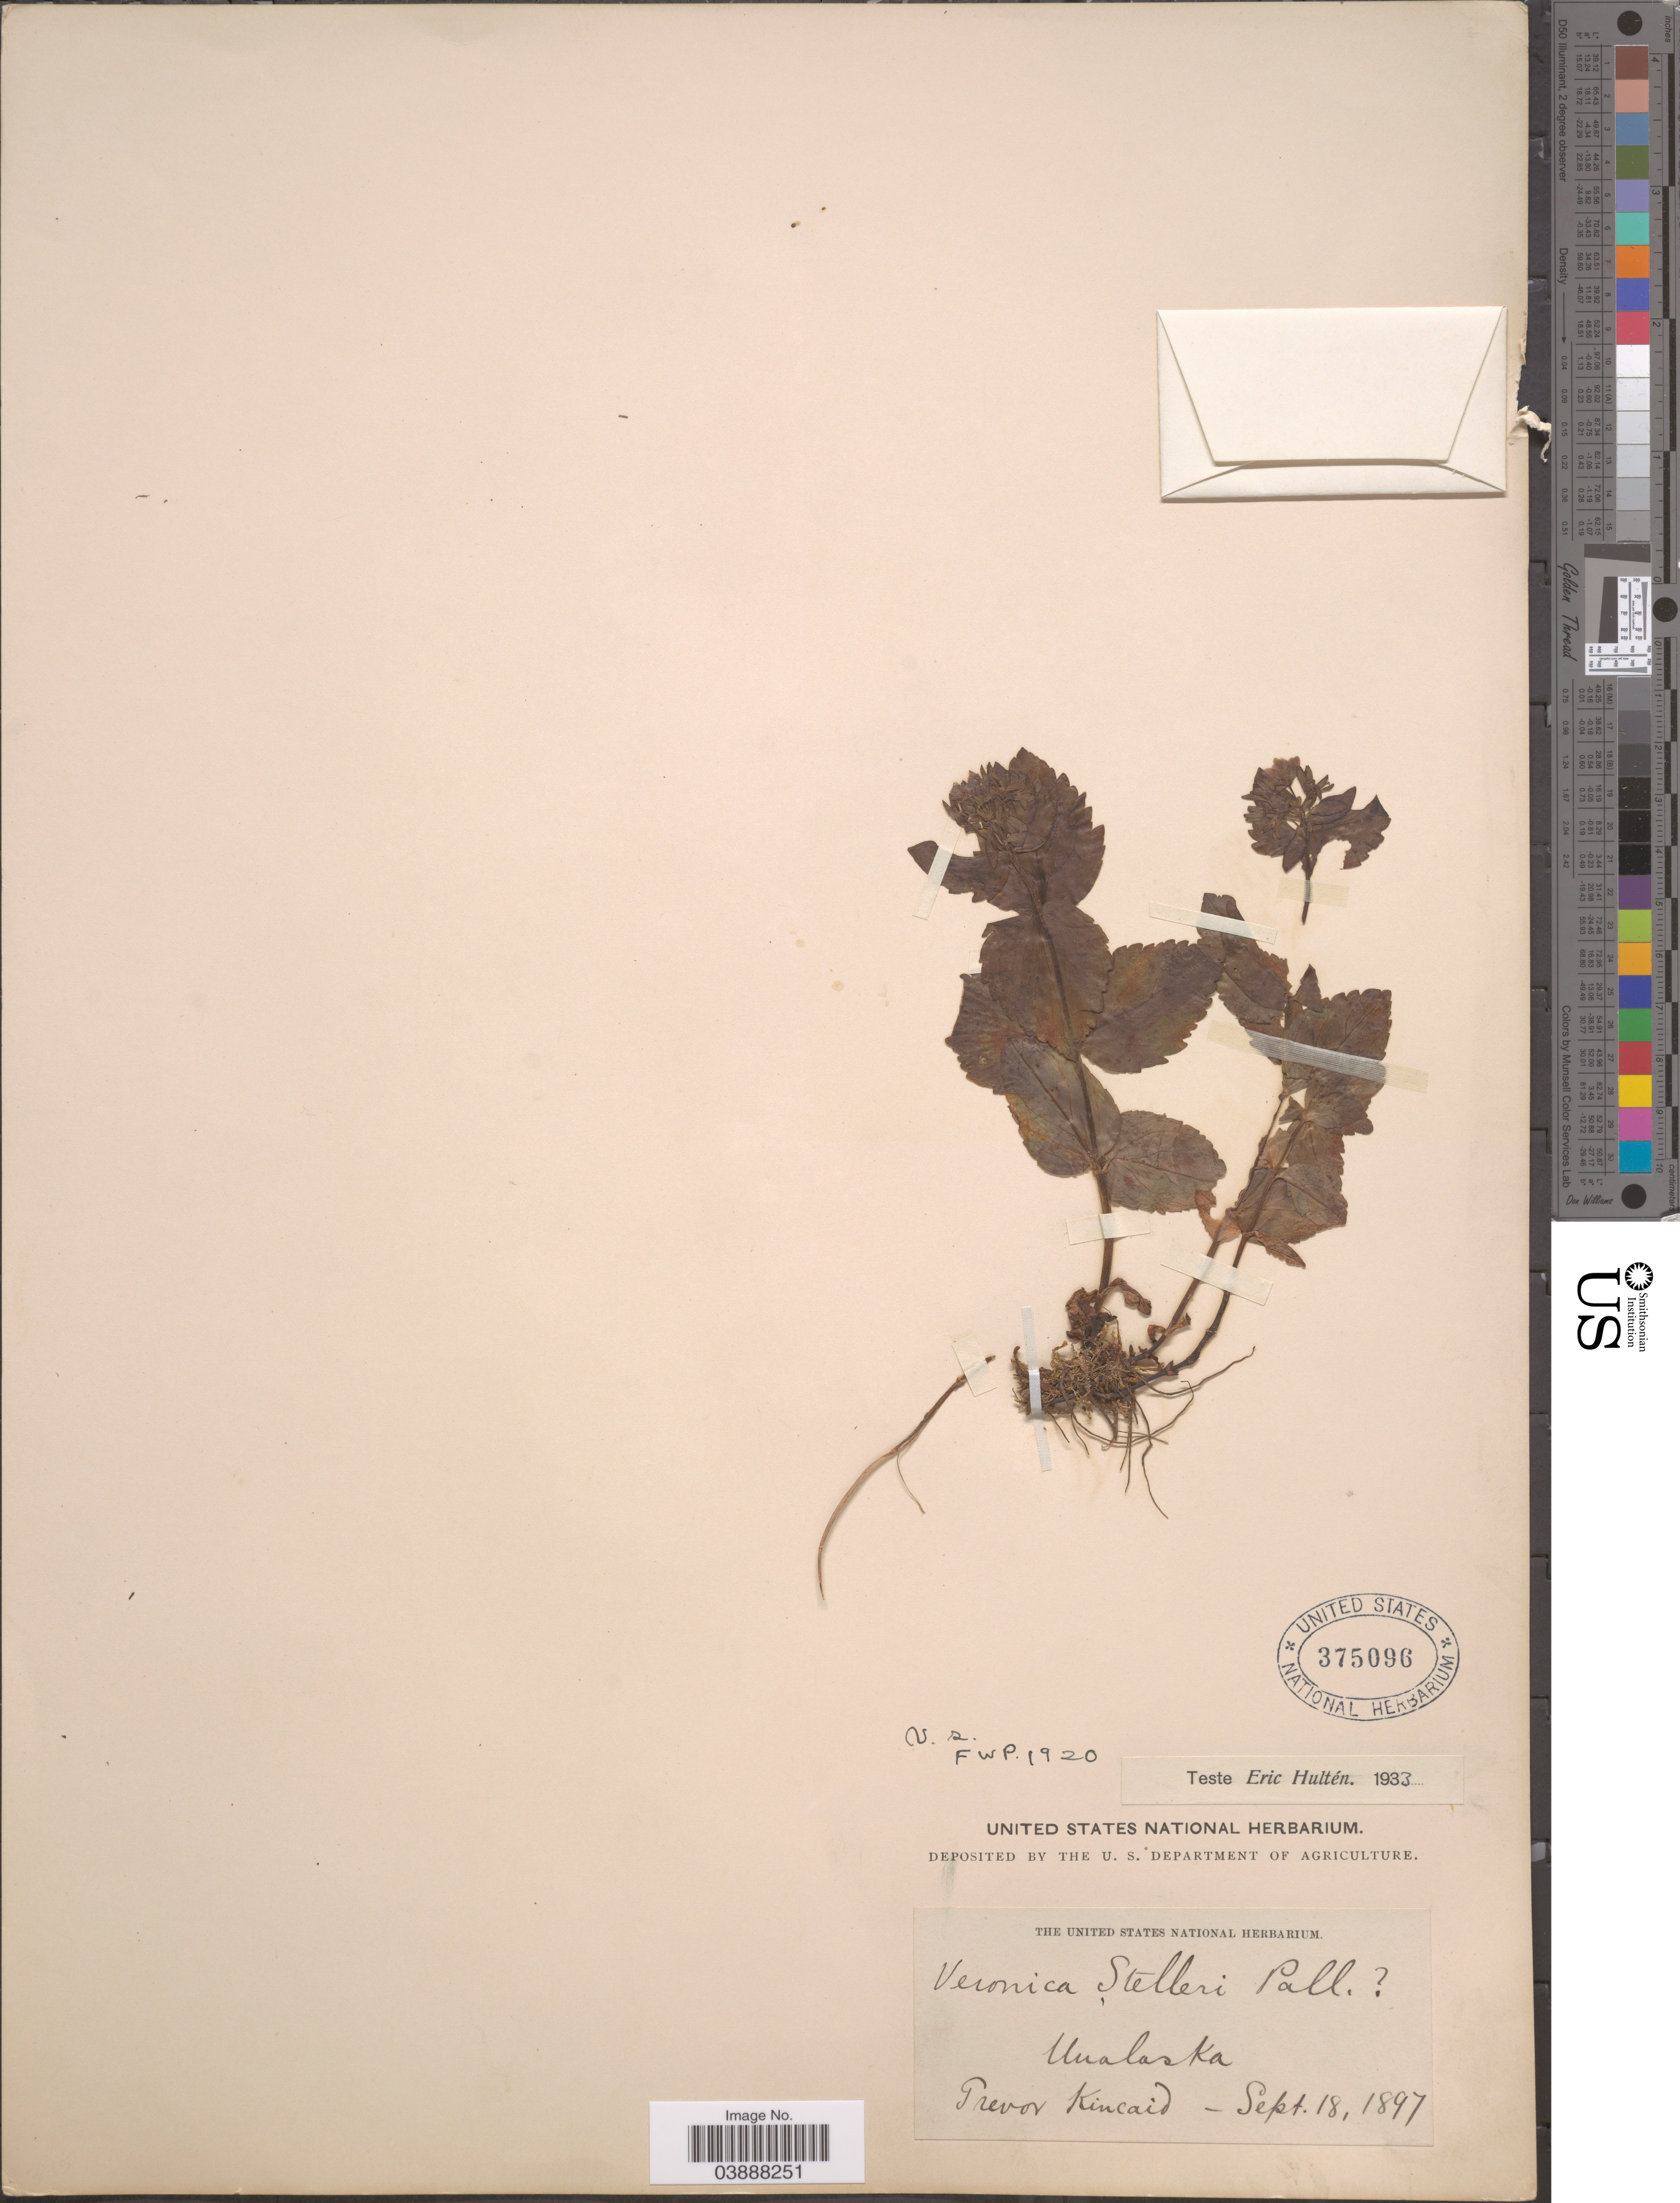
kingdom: Plantae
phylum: Tracheophyta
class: Magnoliopsida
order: Lamiales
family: Plantaginaceae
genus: Veronica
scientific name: Veronica stelleri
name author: Pall.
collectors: T. C. Kincaid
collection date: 1897-09-18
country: United States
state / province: Alaska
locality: Unalaska.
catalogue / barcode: US 375096